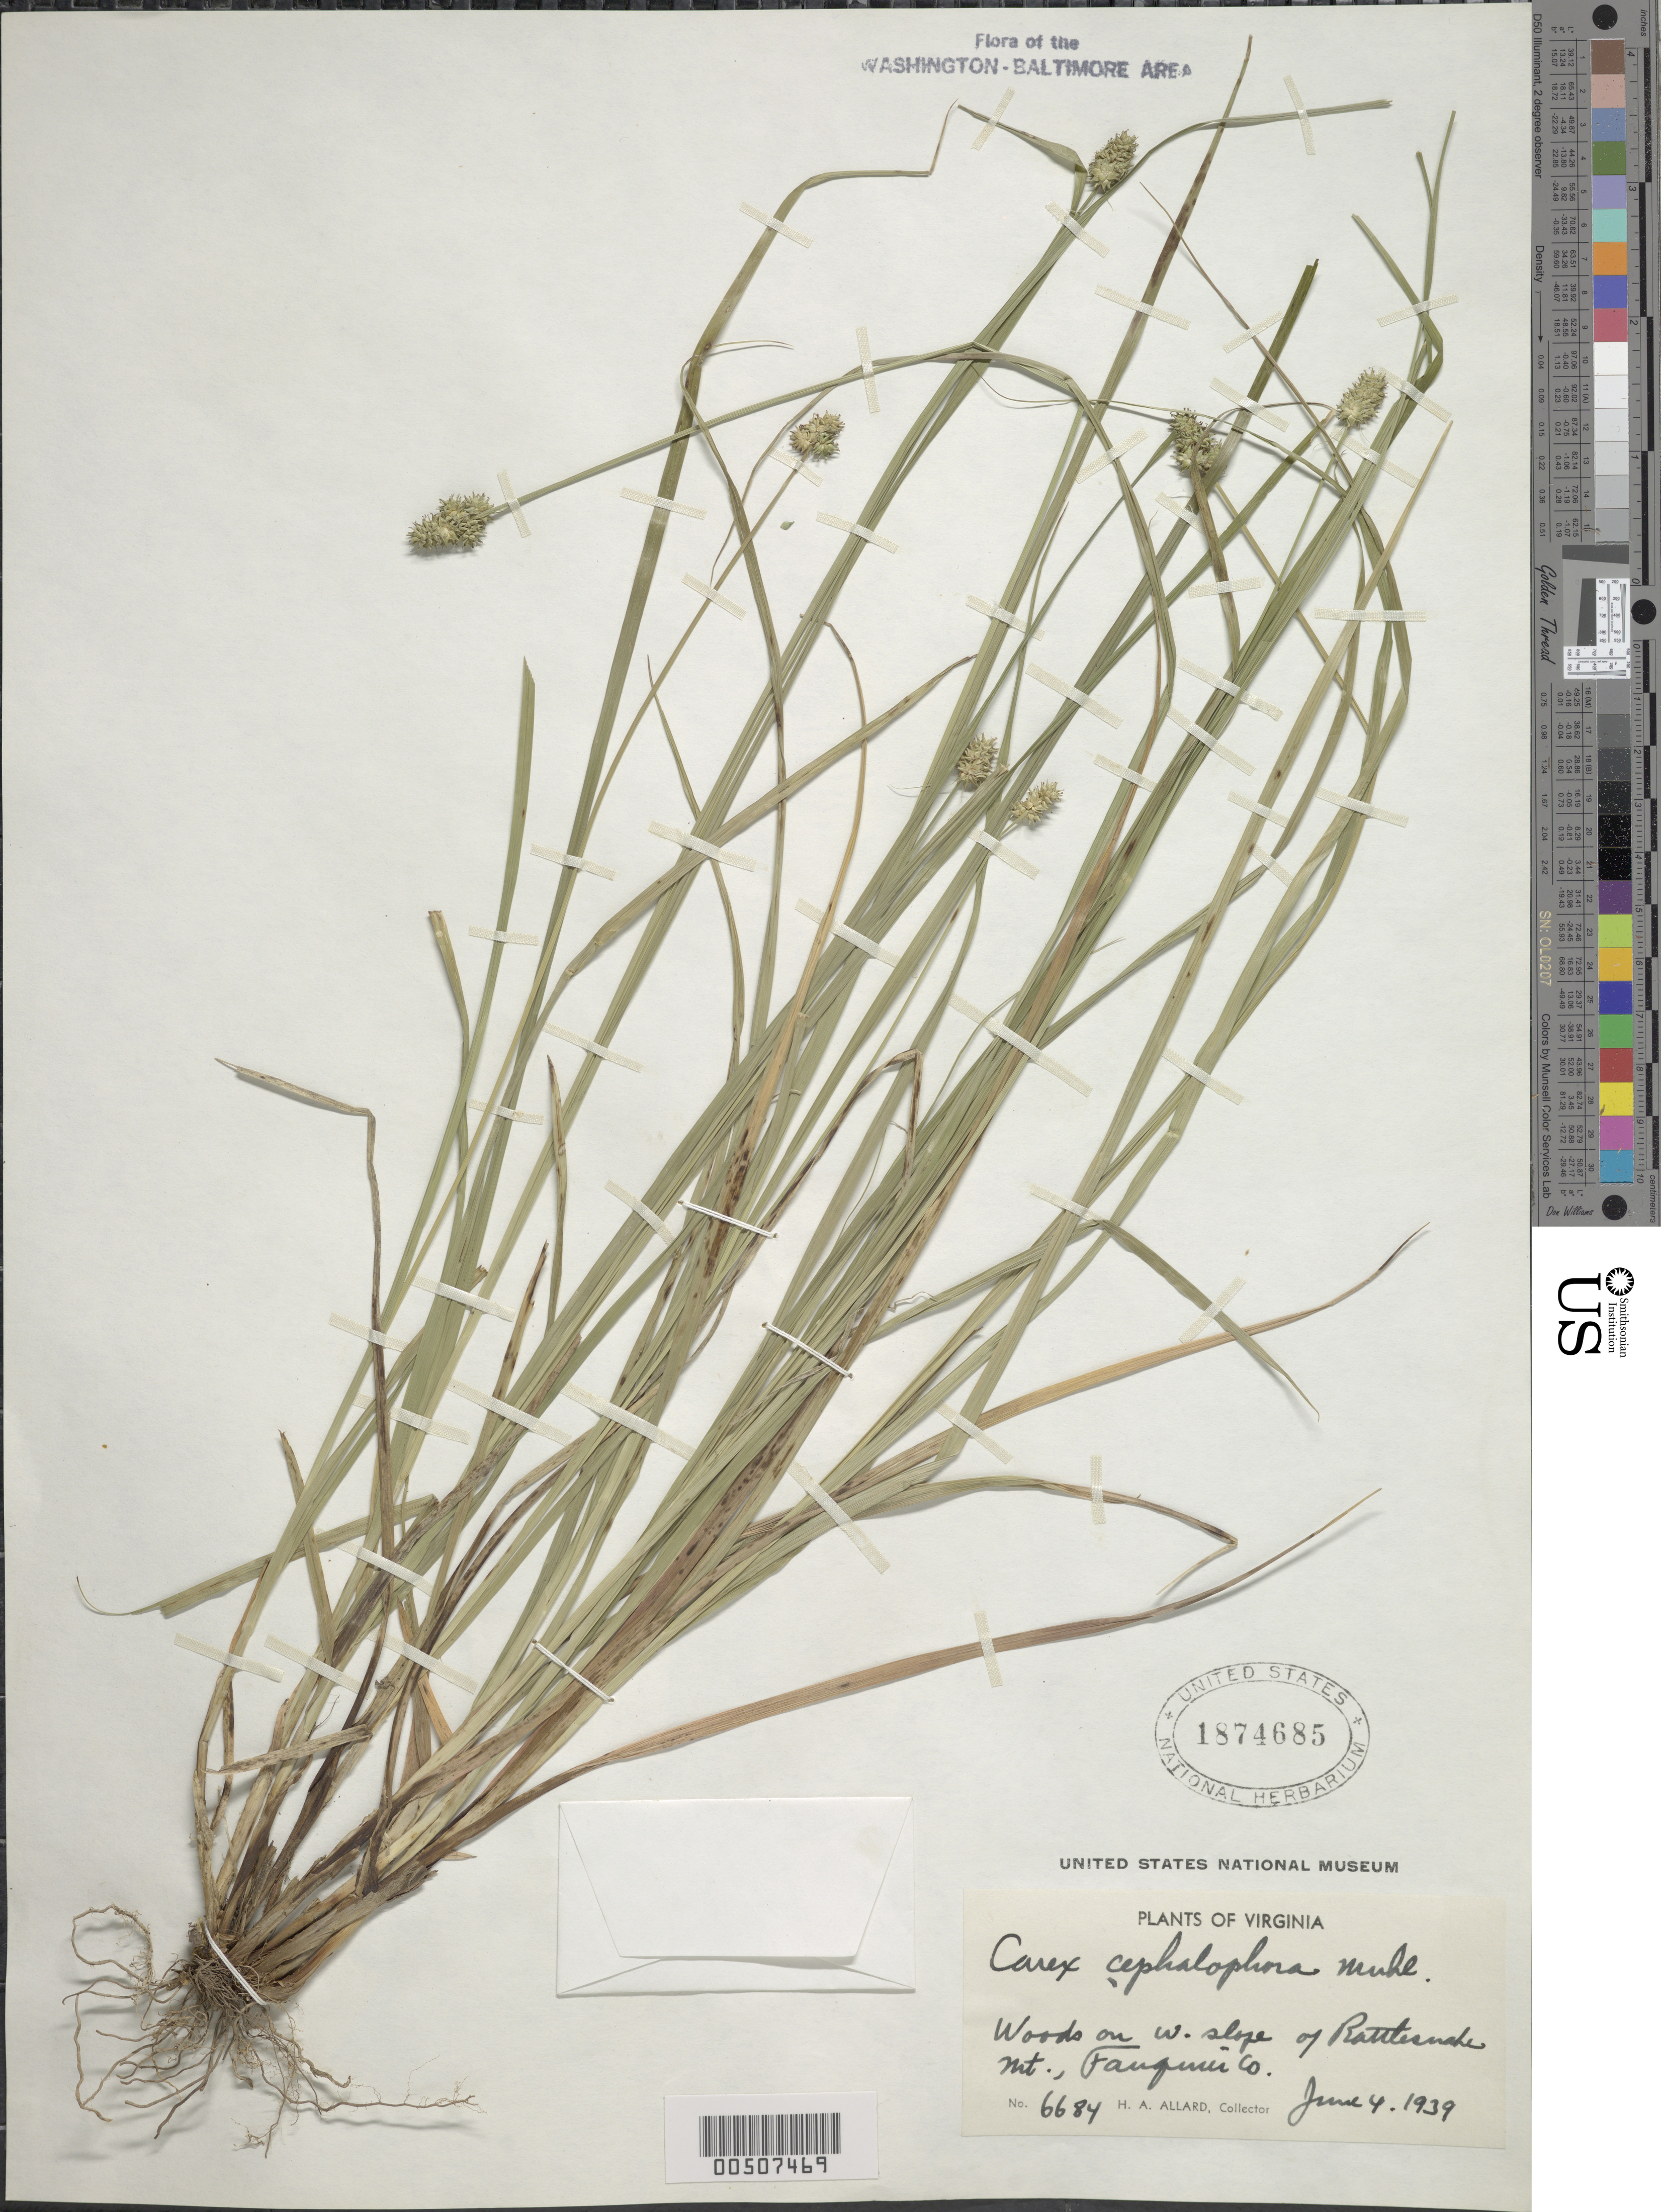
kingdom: Plantae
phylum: Tracheophyta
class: Liliopsida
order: Poales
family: Cyperaceae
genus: Carex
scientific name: Carex cephalophora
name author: Muhl. ex Willd.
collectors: H. A. Allard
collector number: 6684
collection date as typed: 04 Jun 1939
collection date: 1939-06-04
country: United States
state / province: Virginia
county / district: Fauquier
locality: W slope of Rattlesnake Mt.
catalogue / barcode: US 1874685